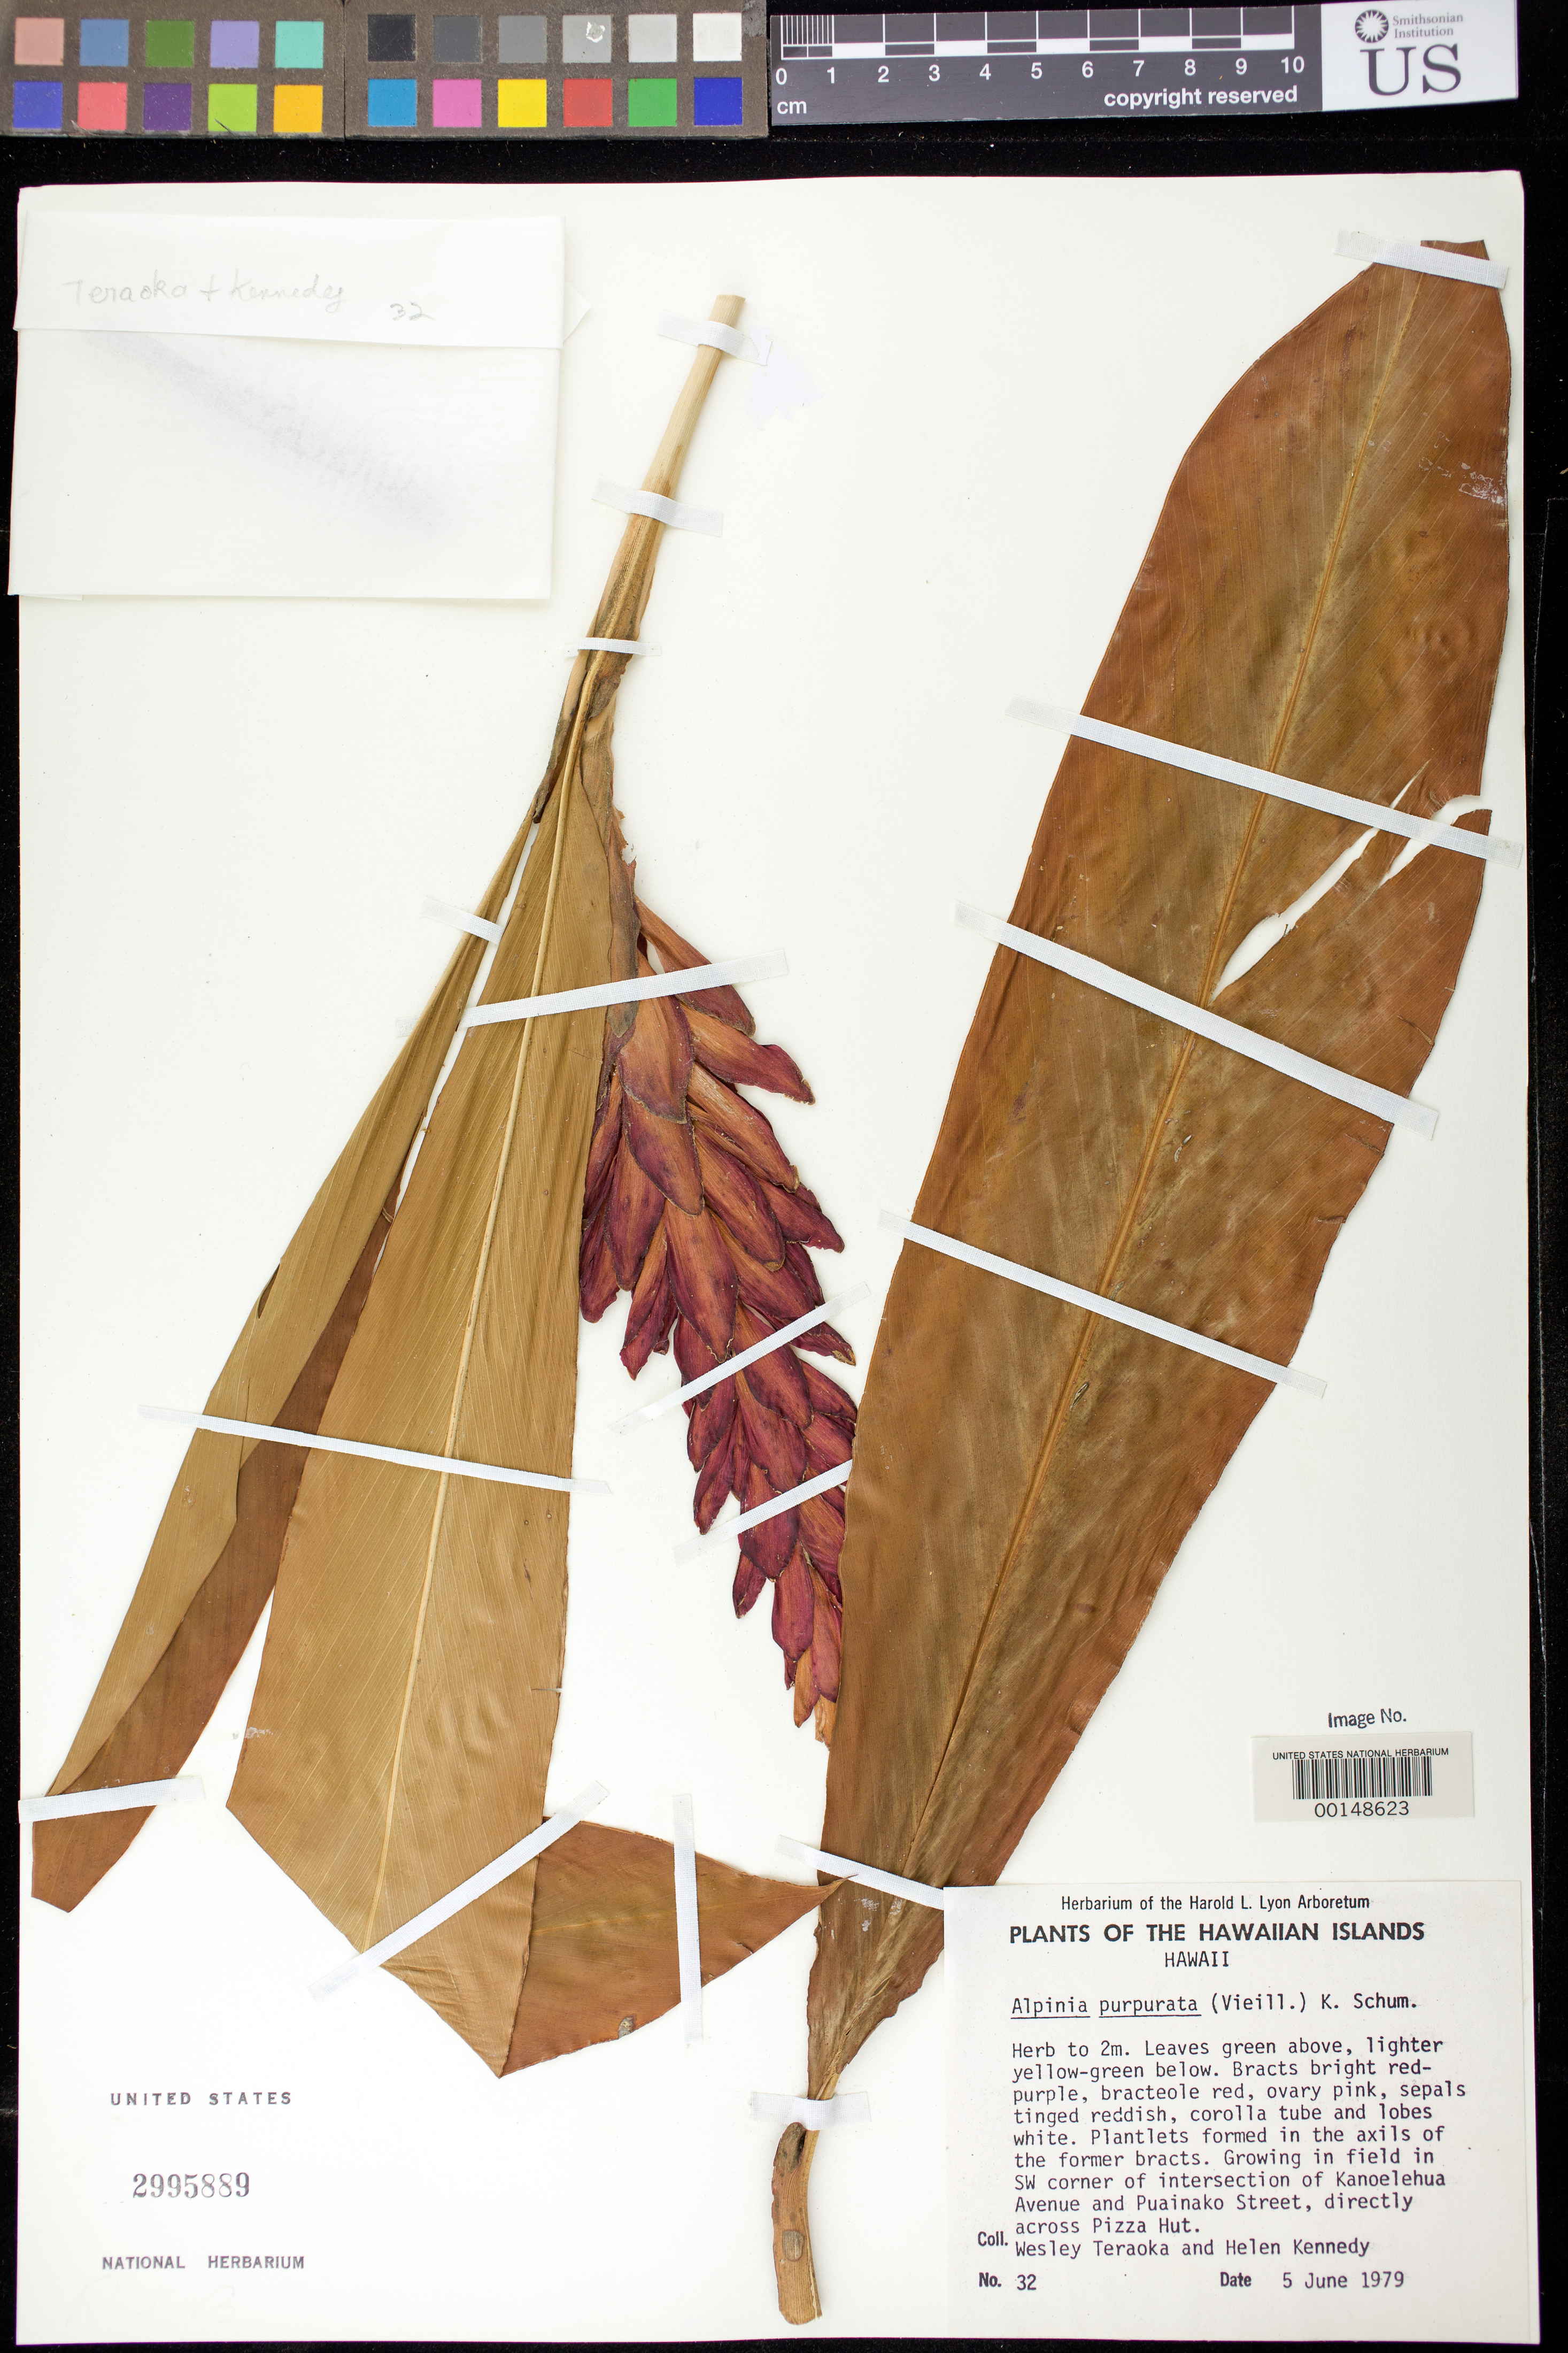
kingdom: Plantae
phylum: Tracheophyta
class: Liliopsida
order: Zingiberales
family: Zingiberaceae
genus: Alpinia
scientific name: Alpinia purpurata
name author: (Veill.) K. Schum.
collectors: W. Teraoka & H. Kennedy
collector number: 32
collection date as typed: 05 Jun 1979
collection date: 1979-06-05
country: United States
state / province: Hawaii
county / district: Hawaii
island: Hawaii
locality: Growing in field in sw corner of intersection of kanoelehua avenue and puainako street, directly across pizza hut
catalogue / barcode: US 2995889